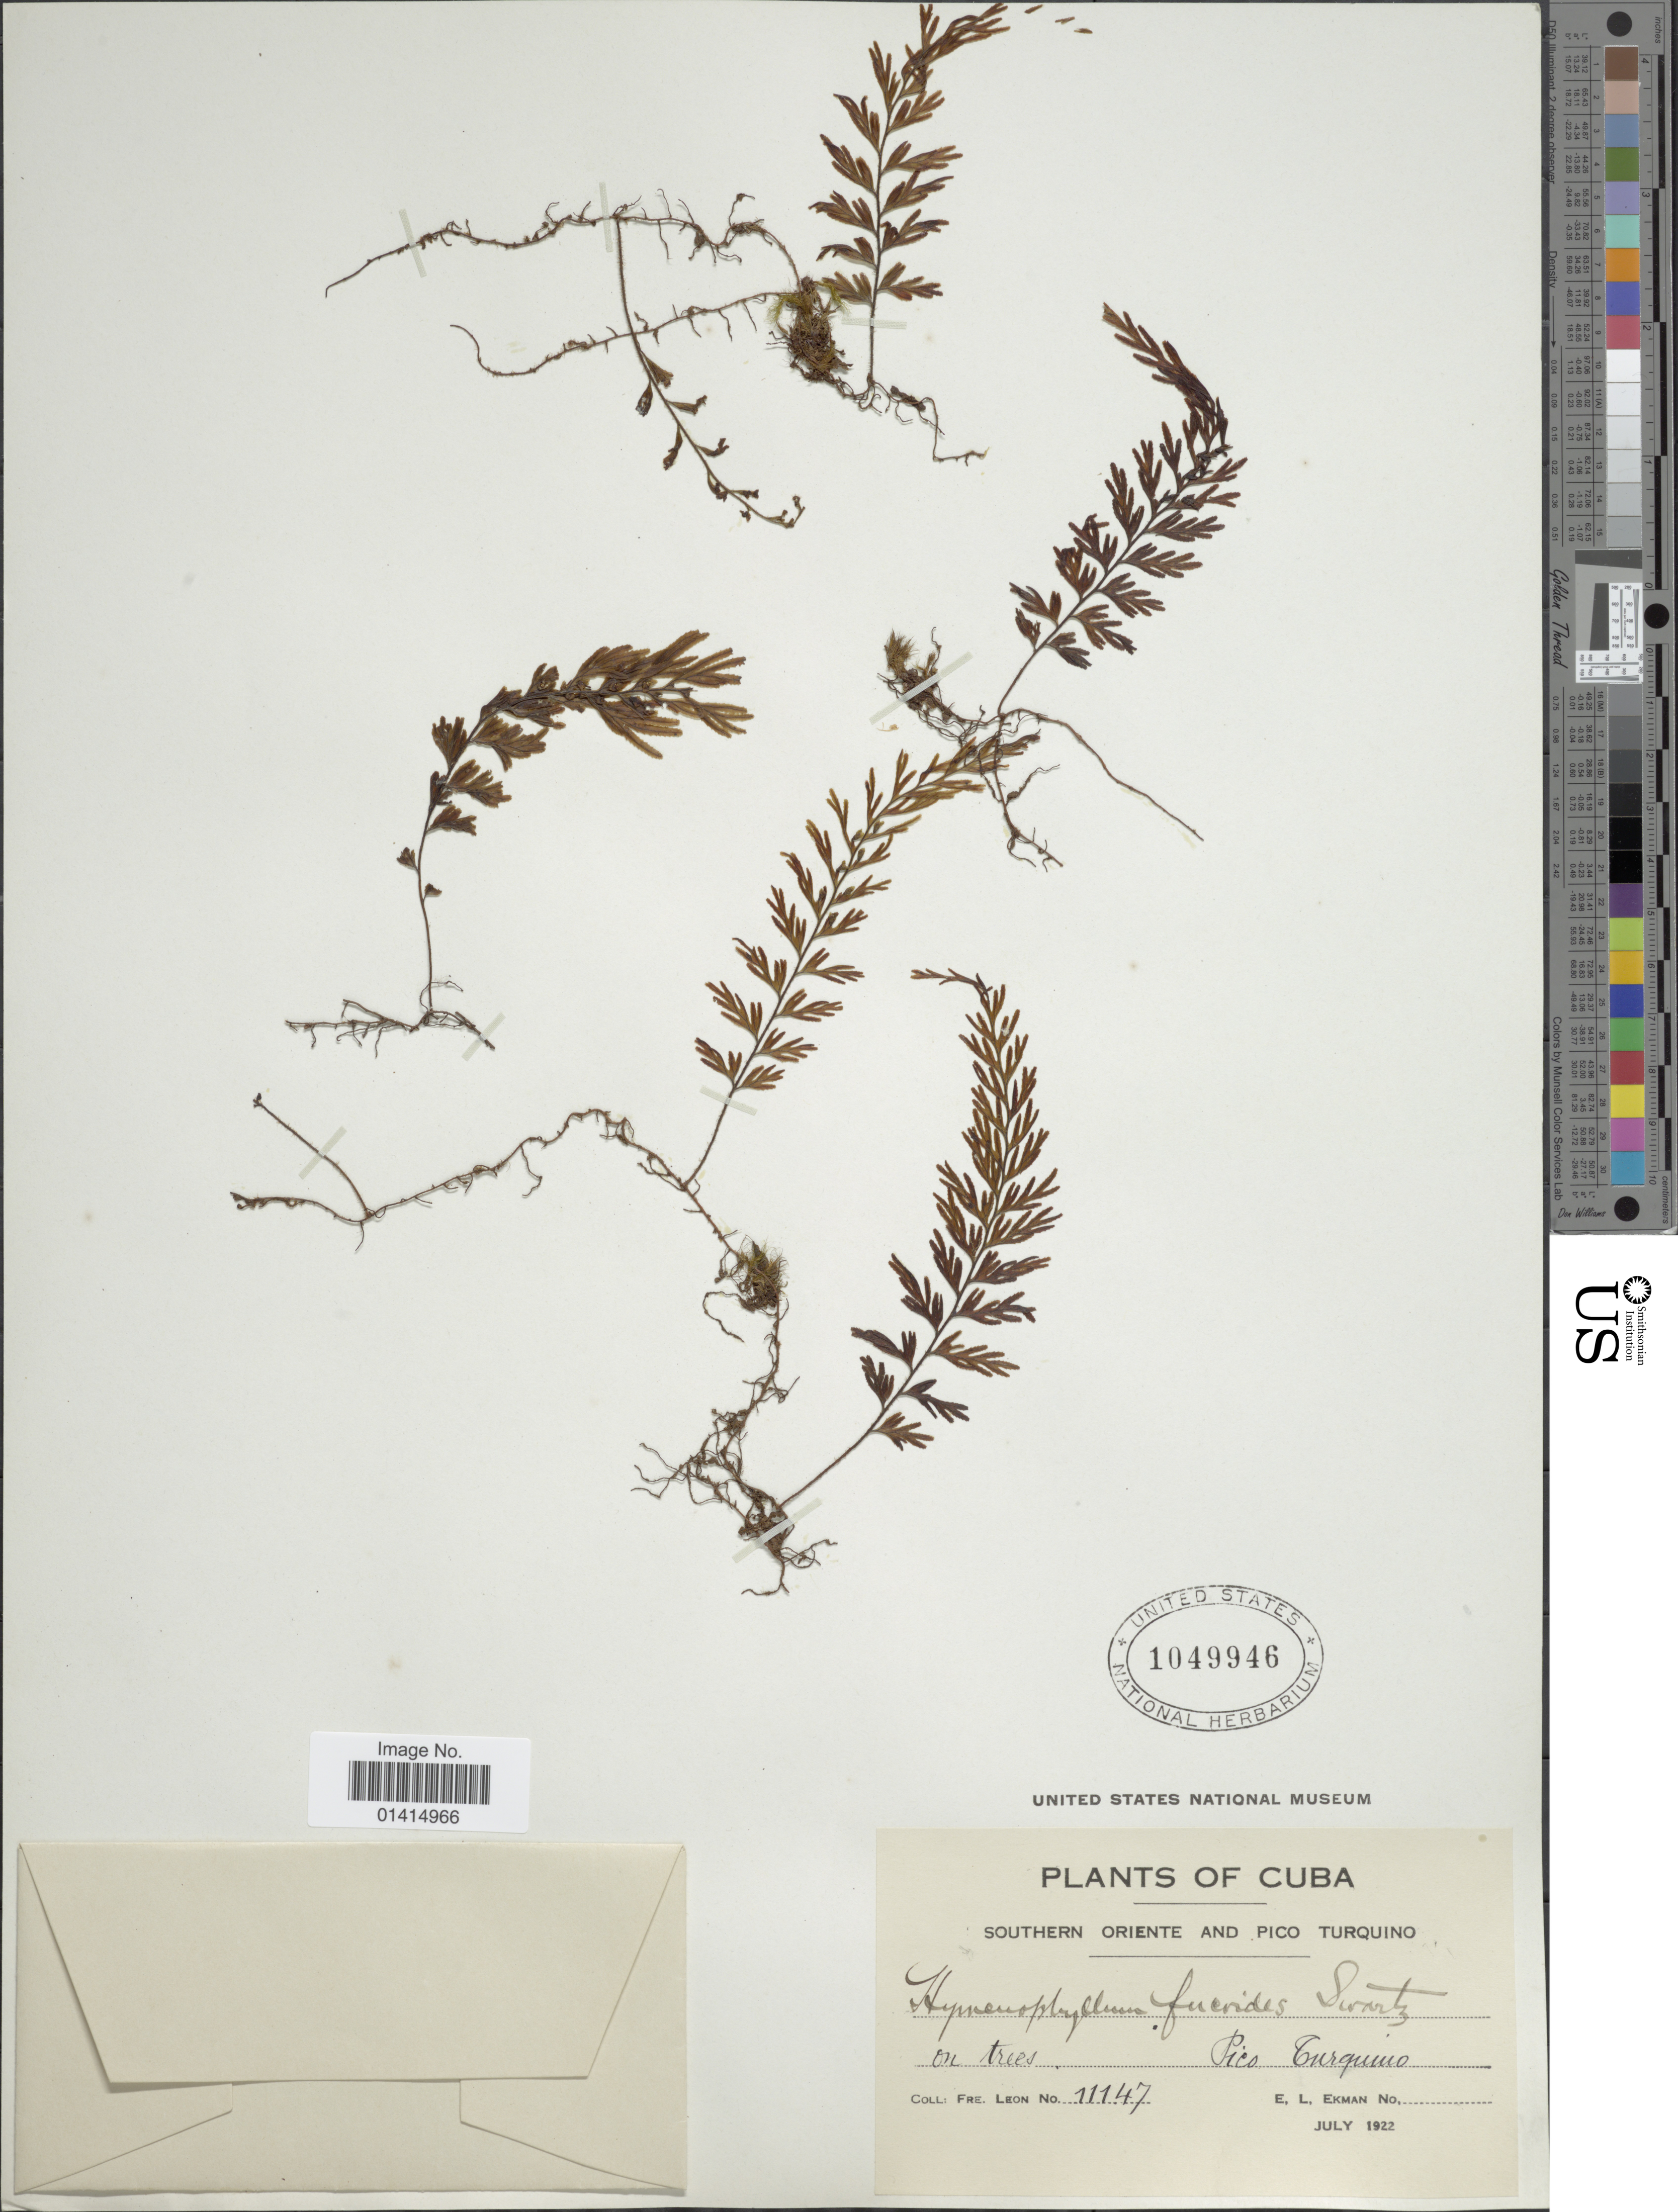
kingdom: Plantae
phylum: Tracheophyta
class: Polypodiopsida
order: Hymenophyllales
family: Hymenophyllaceae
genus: Hymenophyllum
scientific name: Hymenophyllum fucoides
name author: (Sw.) Sw.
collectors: Bro. León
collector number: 11147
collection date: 1922-07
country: Cuba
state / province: Oriente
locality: Southern Oriente and Pico Turquino, Pico Turquino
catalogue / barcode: US 1049946